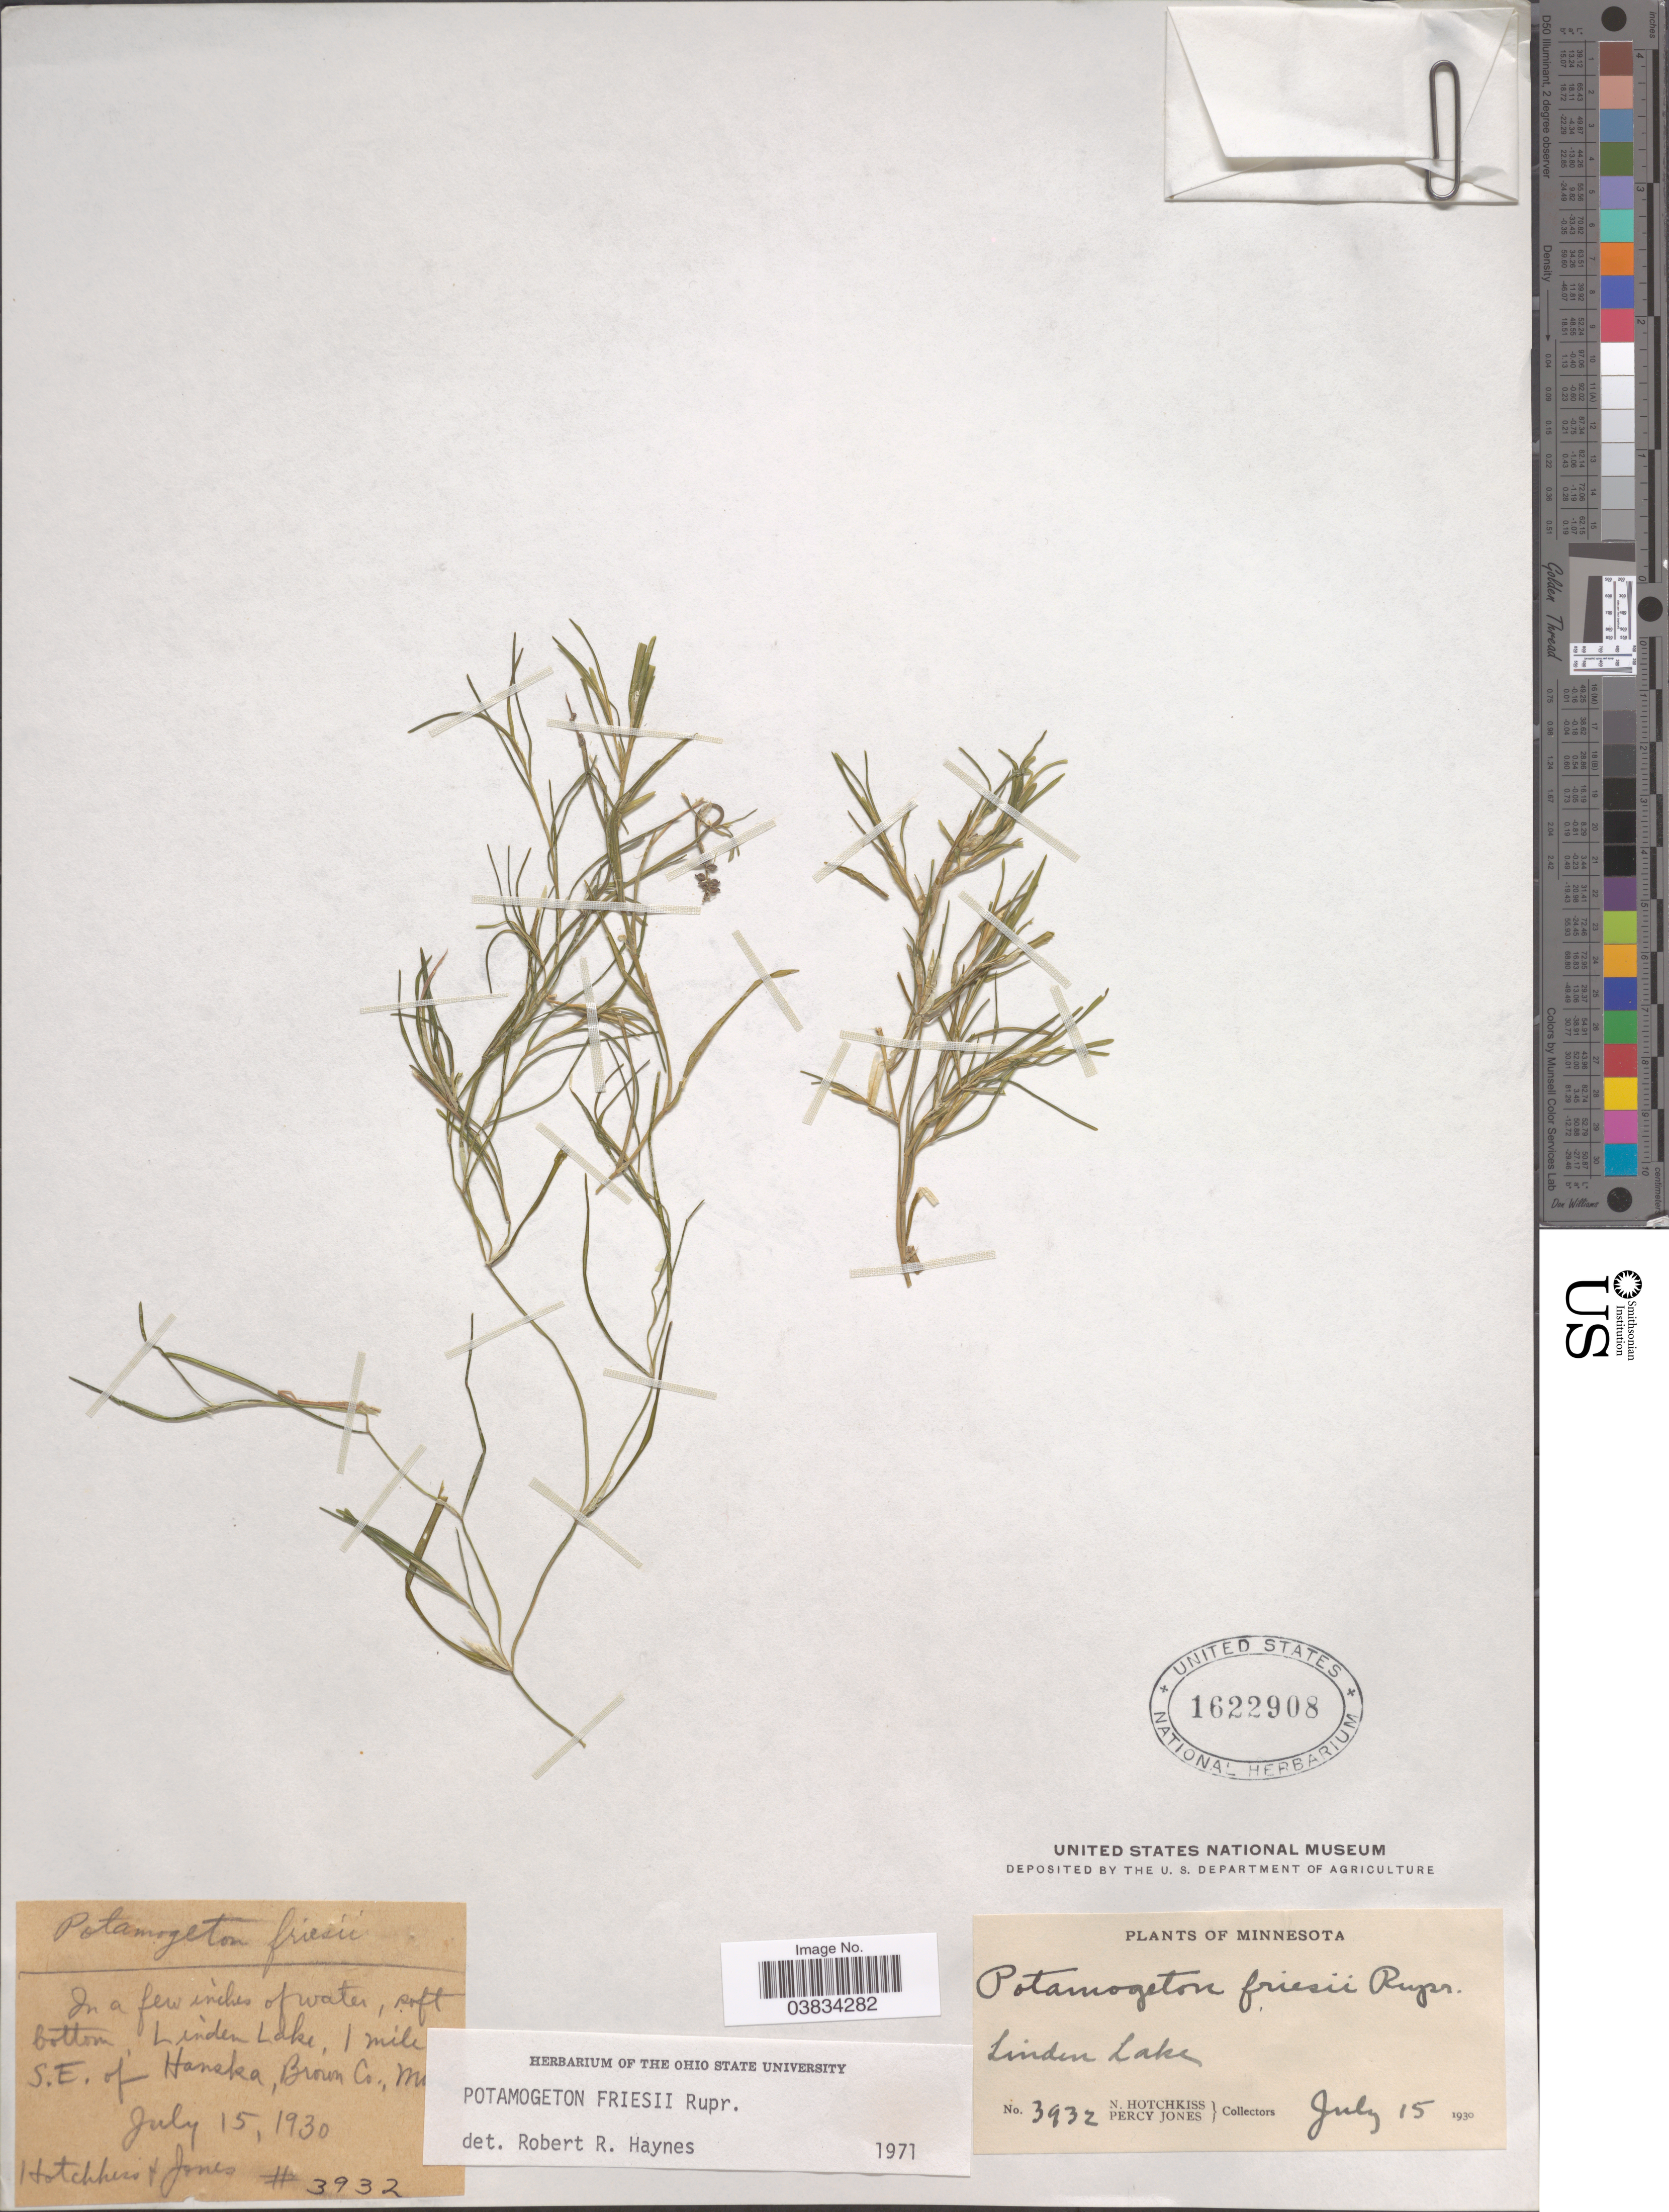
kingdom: Plantae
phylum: Tracheophyta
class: Liliopsida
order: Alismatales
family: Potamogetonaceae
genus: Potamogeton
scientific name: Potamogeton friesii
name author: Rupr.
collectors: N. Hotchkiss & P. Jones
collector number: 3932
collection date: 1930-07-15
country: United States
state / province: Minnesota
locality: Linden Lake, 1 mile S. E. of Hanska, Brown Co.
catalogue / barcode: US 1622908